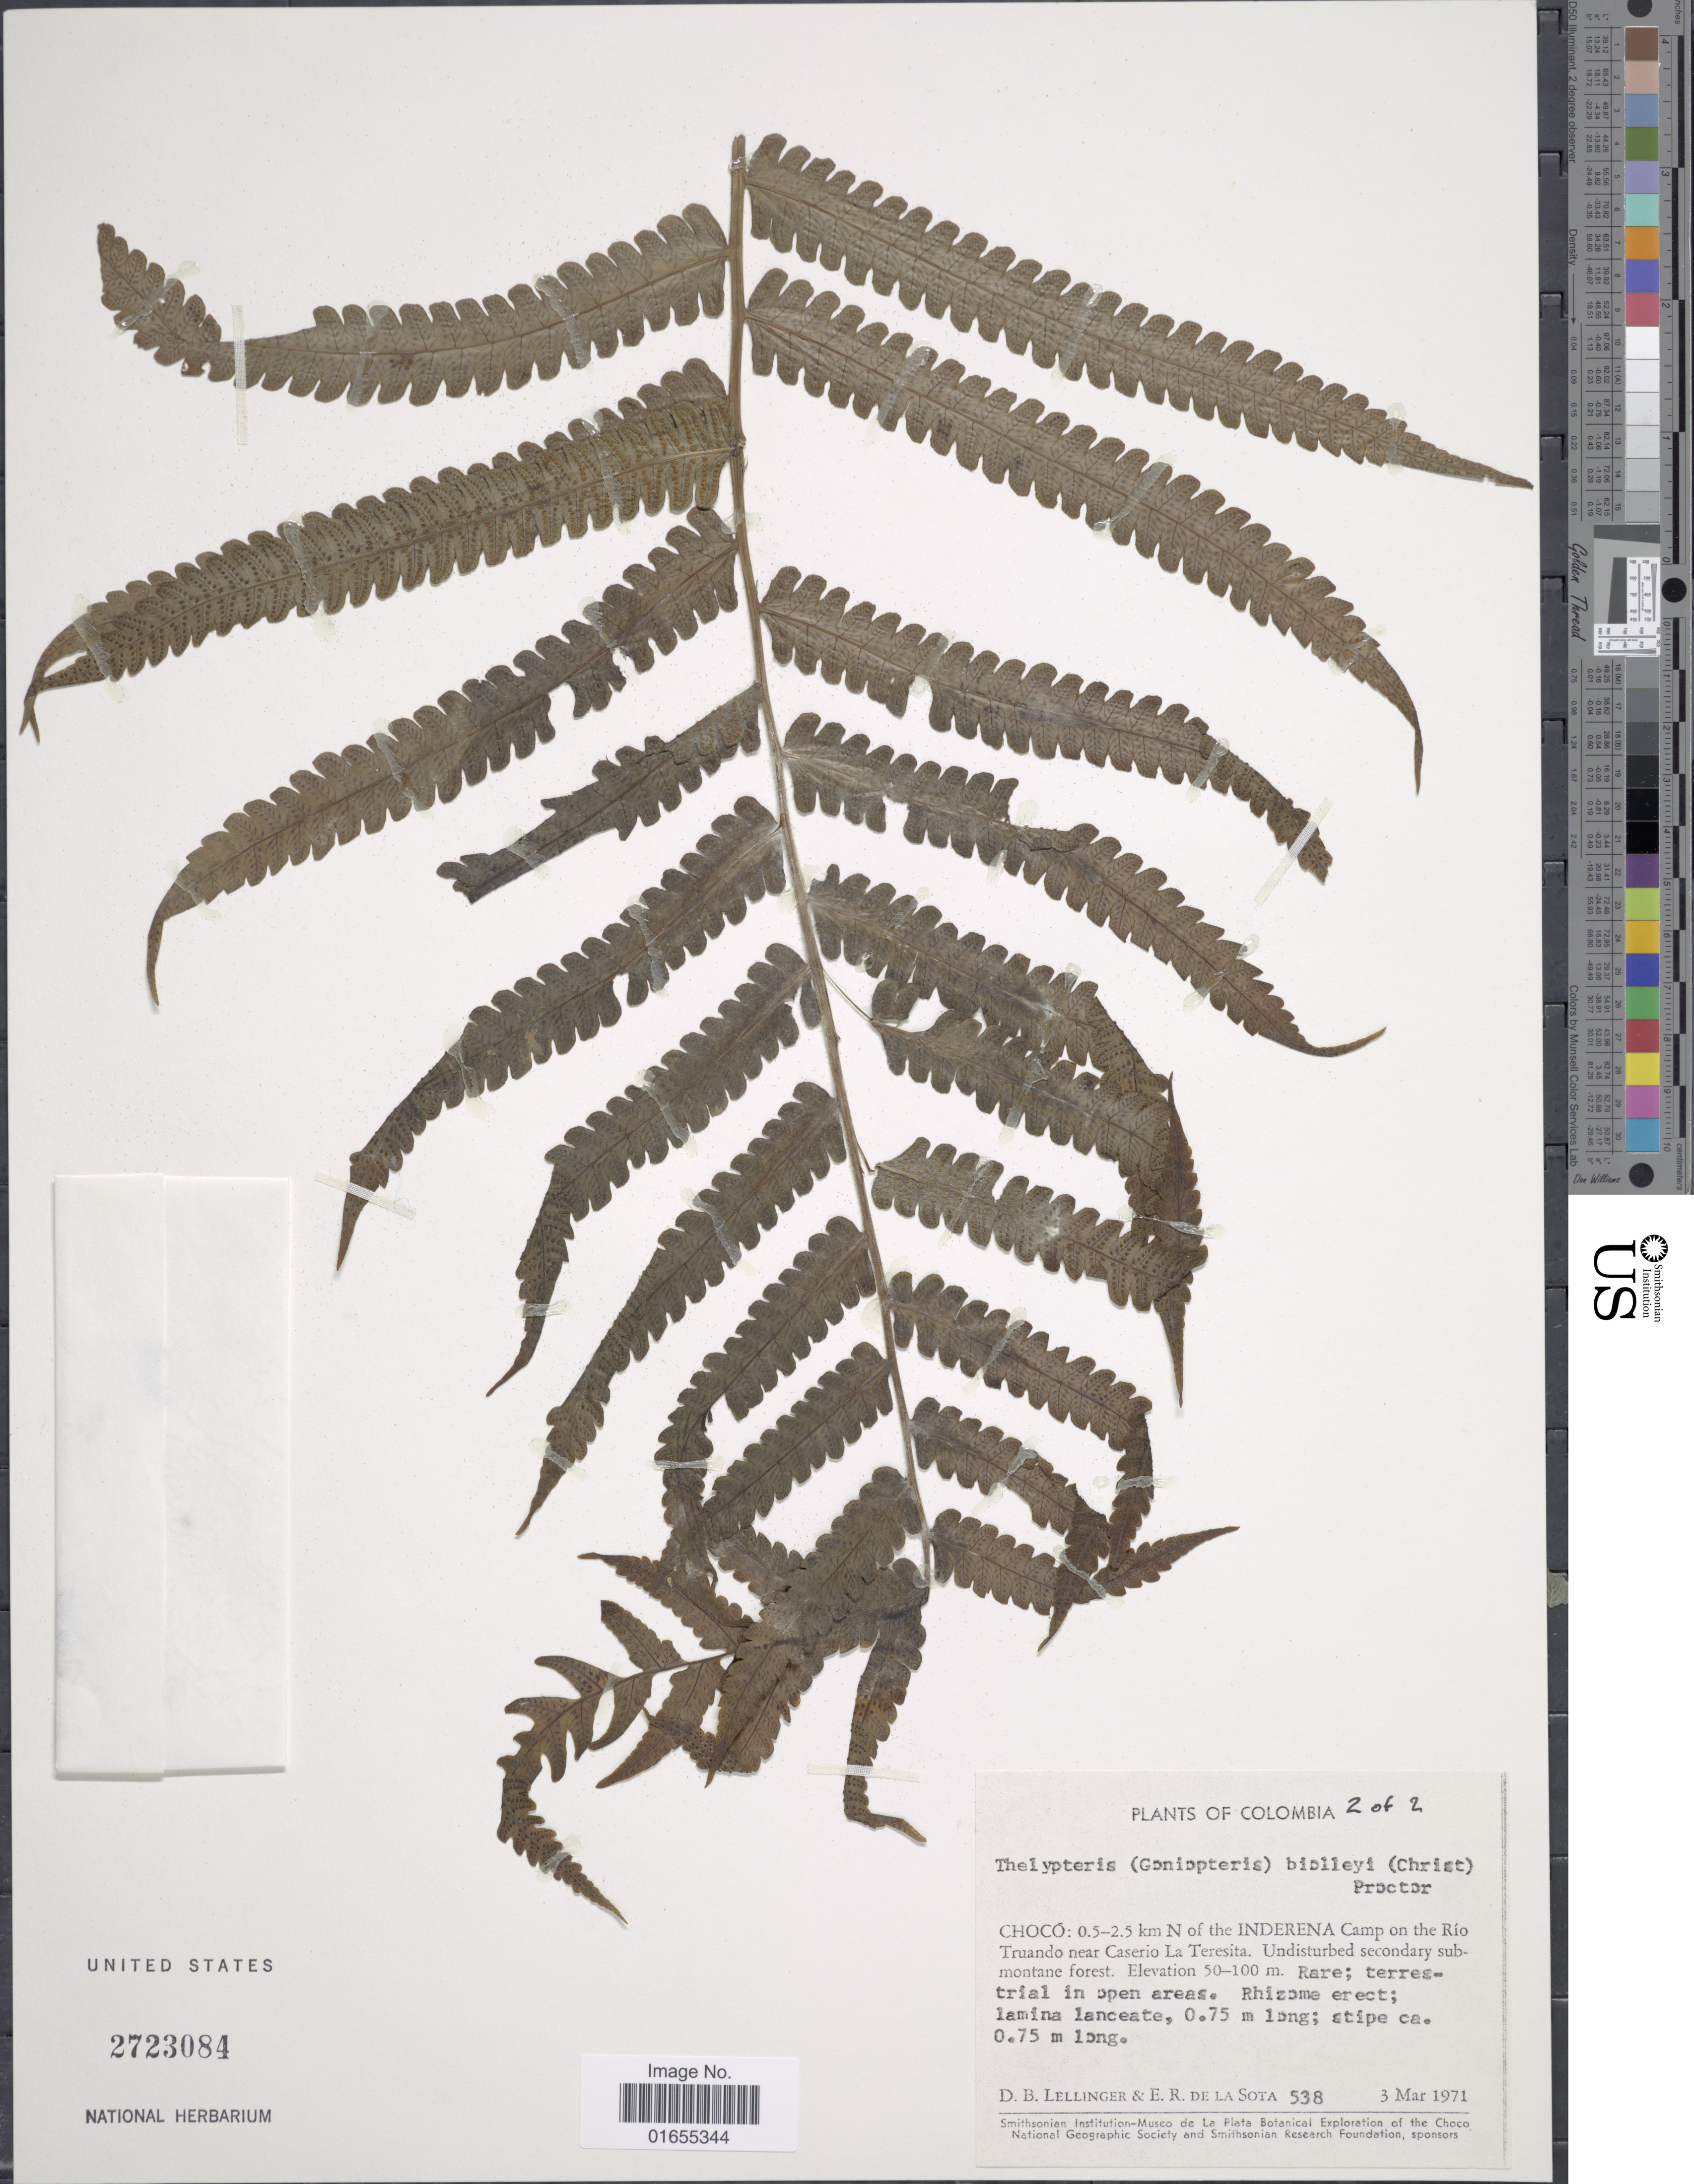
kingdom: Plantae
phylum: Tracheophyta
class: Polypodiopsida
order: Polypodiales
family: Thelypteridaceae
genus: Goniopteris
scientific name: Goniopteris biolleyi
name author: (C. Chr.) Pic. Serm.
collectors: D. B. Lellinger & E. R. de la Sota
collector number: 538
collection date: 1971-03-03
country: Colombia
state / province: Chocó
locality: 0.5 - 2.5 km N of the Inderena Camp on the Rio Truando near Caserio La Teresita. Undisturbed secondary submontane forest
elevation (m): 50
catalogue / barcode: US 2723084